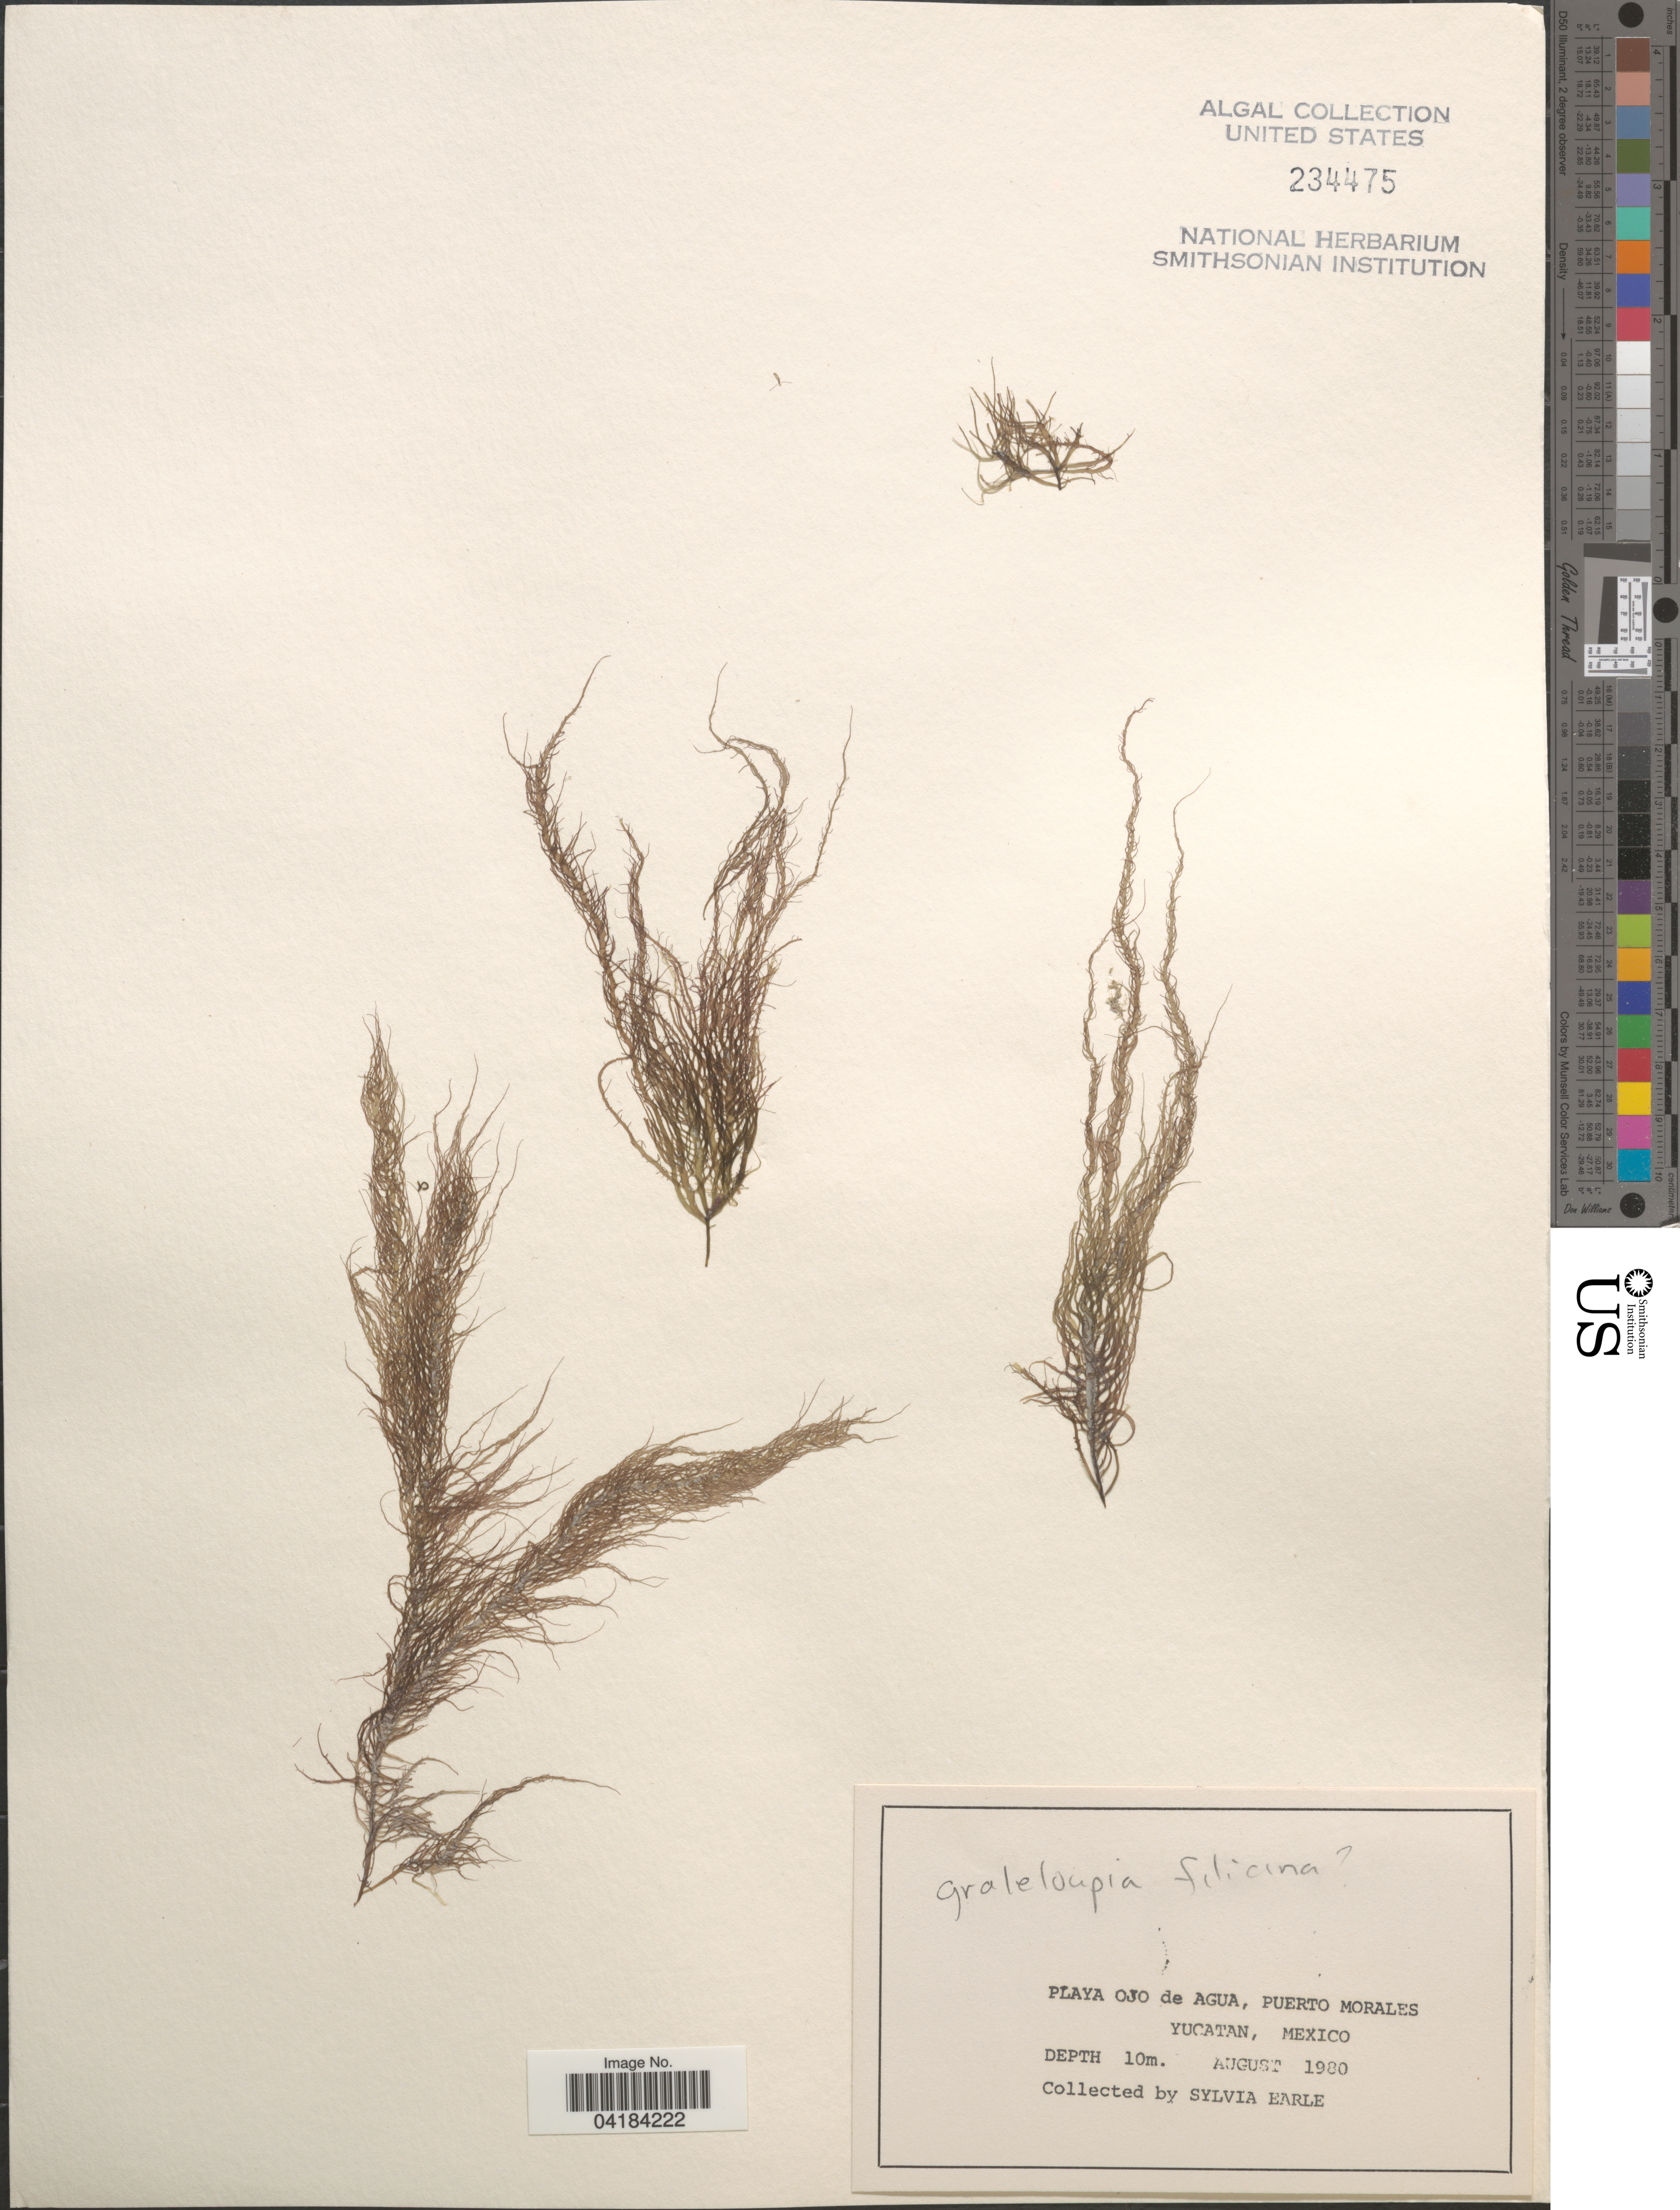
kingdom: Plantae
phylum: Rhodophyta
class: Florideophyceae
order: Halymeniales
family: Halymeniaceae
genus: Grateloupia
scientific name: Grateloupia filicina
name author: (J.V.Lamouroux) C. Agardh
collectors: S. A. Earle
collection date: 1980-08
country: Mexico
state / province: Yucatán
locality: Playa Ojo de Agua, Puerto Morales.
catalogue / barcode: US 234475